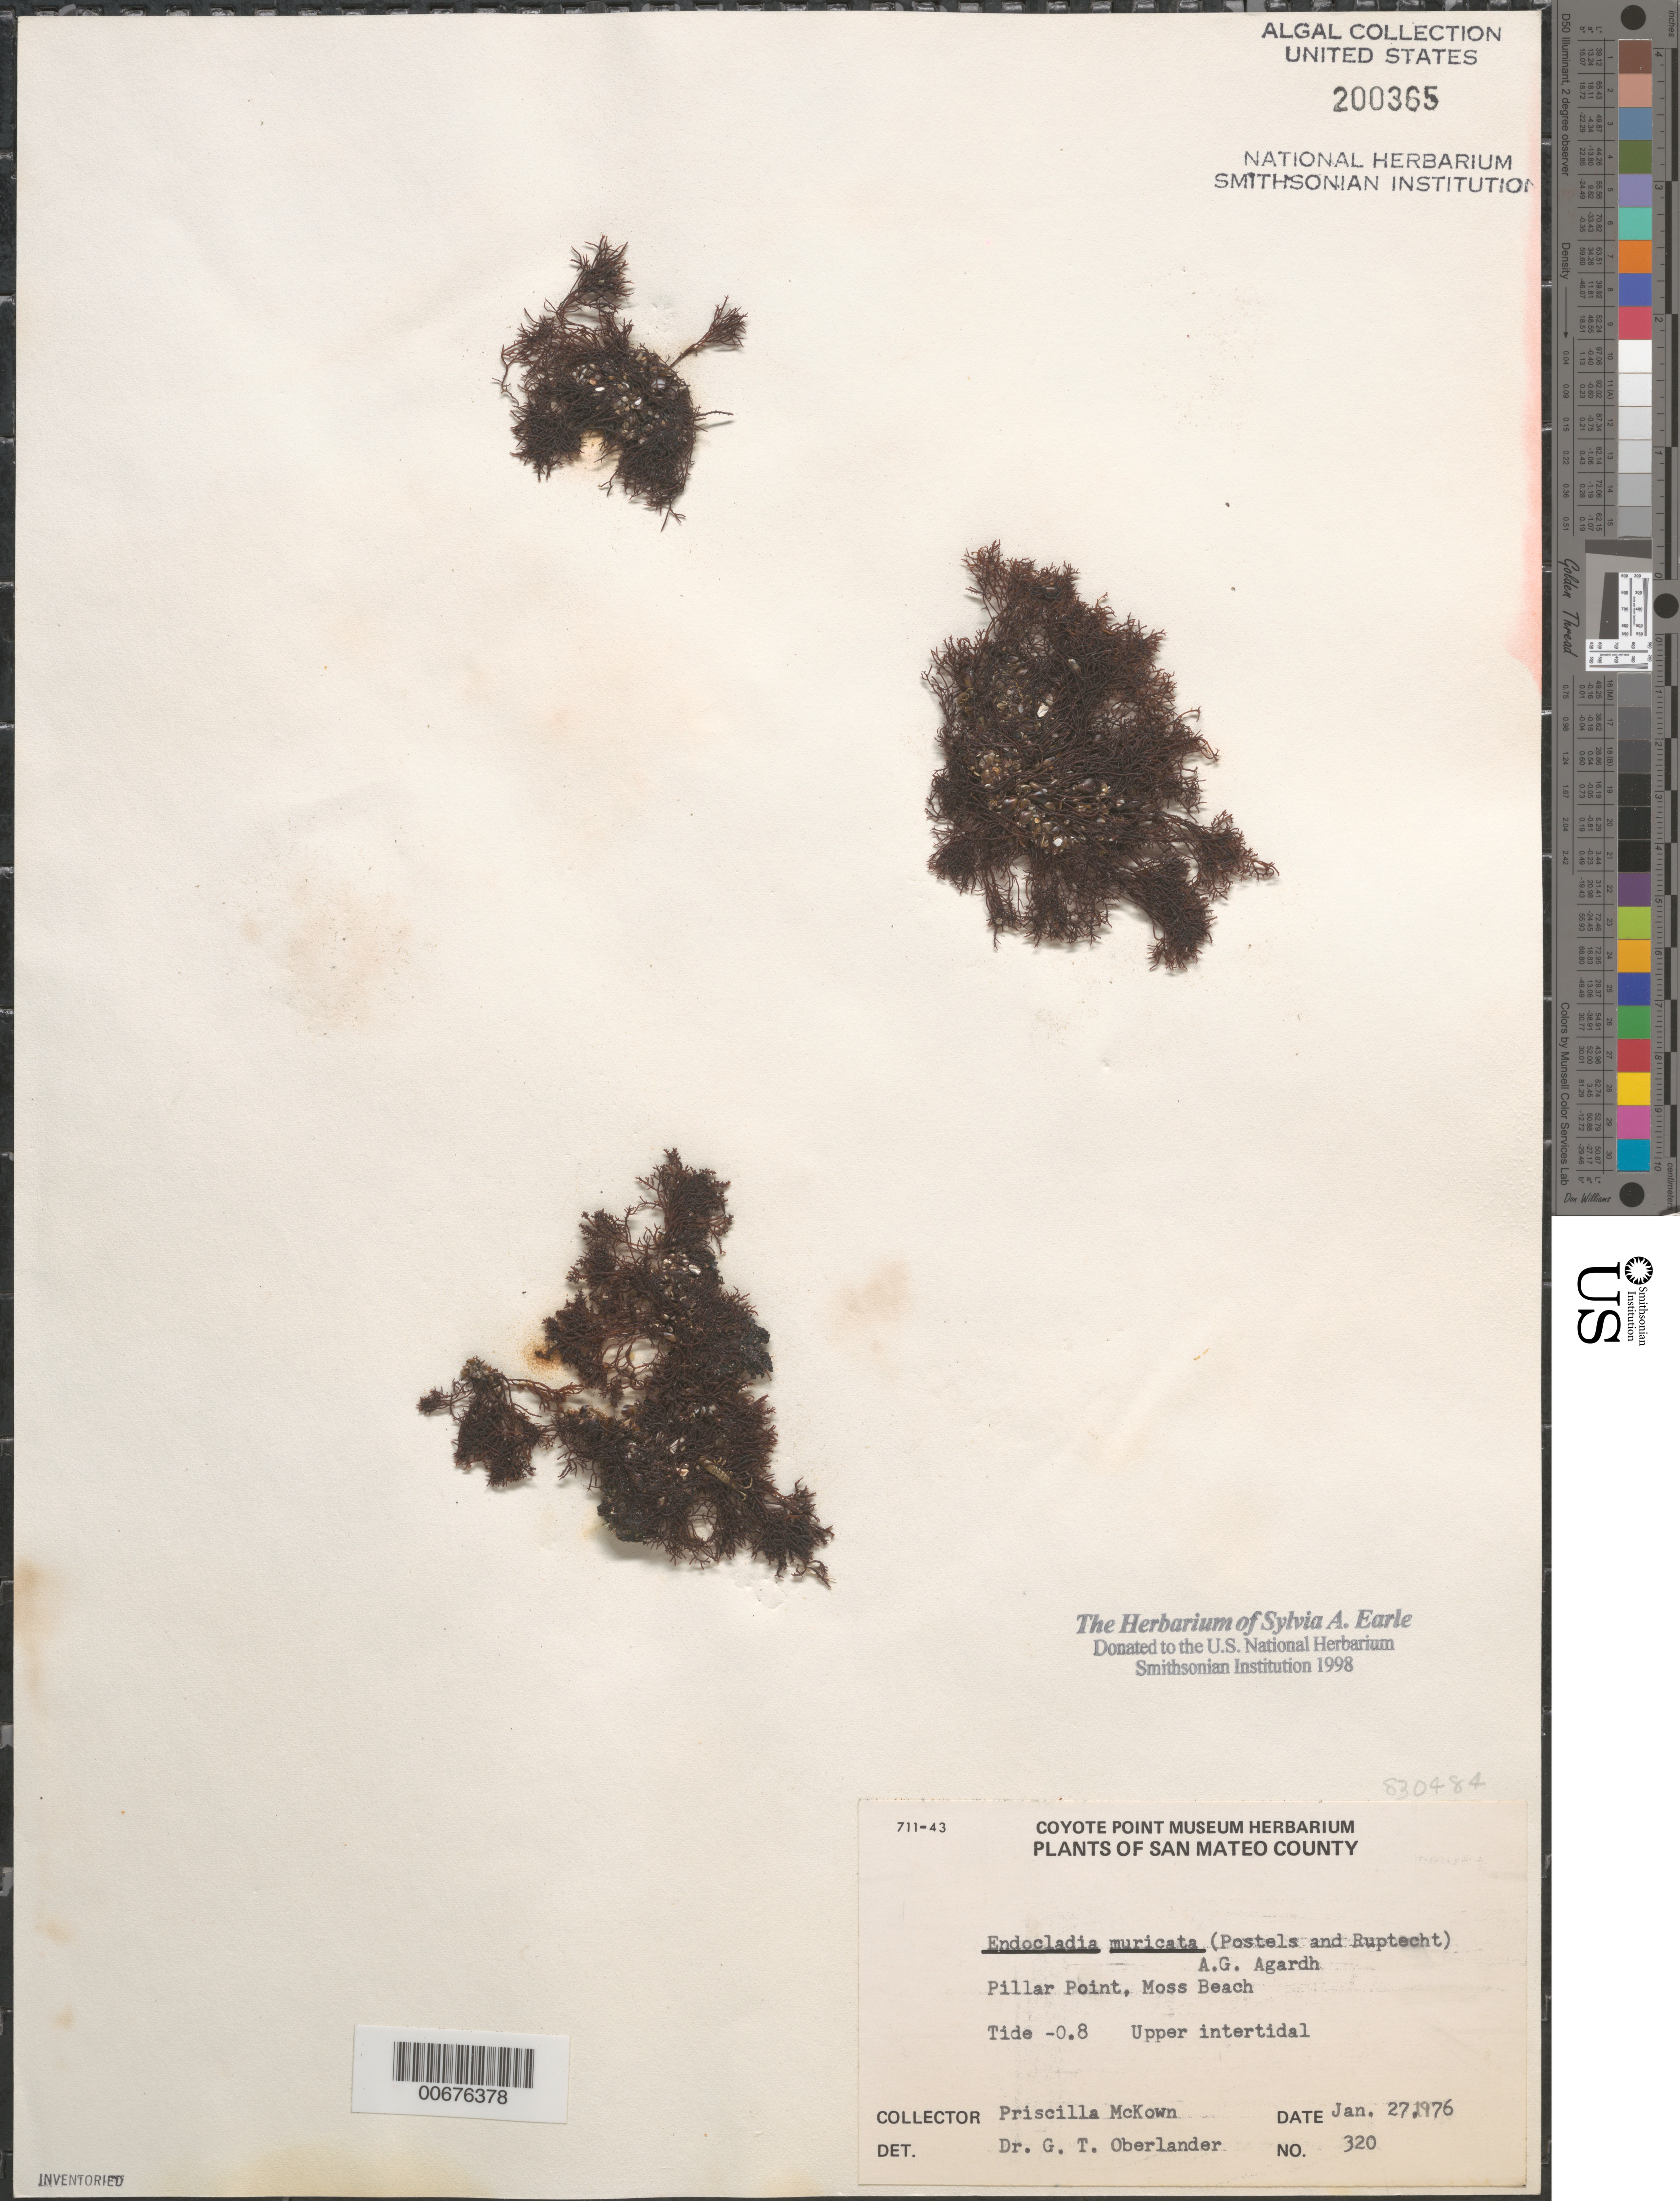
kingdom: Plantae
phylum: Rhodophyta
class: Florideophyceae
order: Gigartinales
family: Endocladiaceae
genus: Endocladia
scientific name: Endocladia muricata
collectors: P. McKown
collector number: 320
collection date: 1976-01-27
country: United States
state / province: California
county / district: San Mateo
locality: San Mateo County. Pillar Point, Moss Beach. Upper intertidal.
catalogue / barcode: US 200365